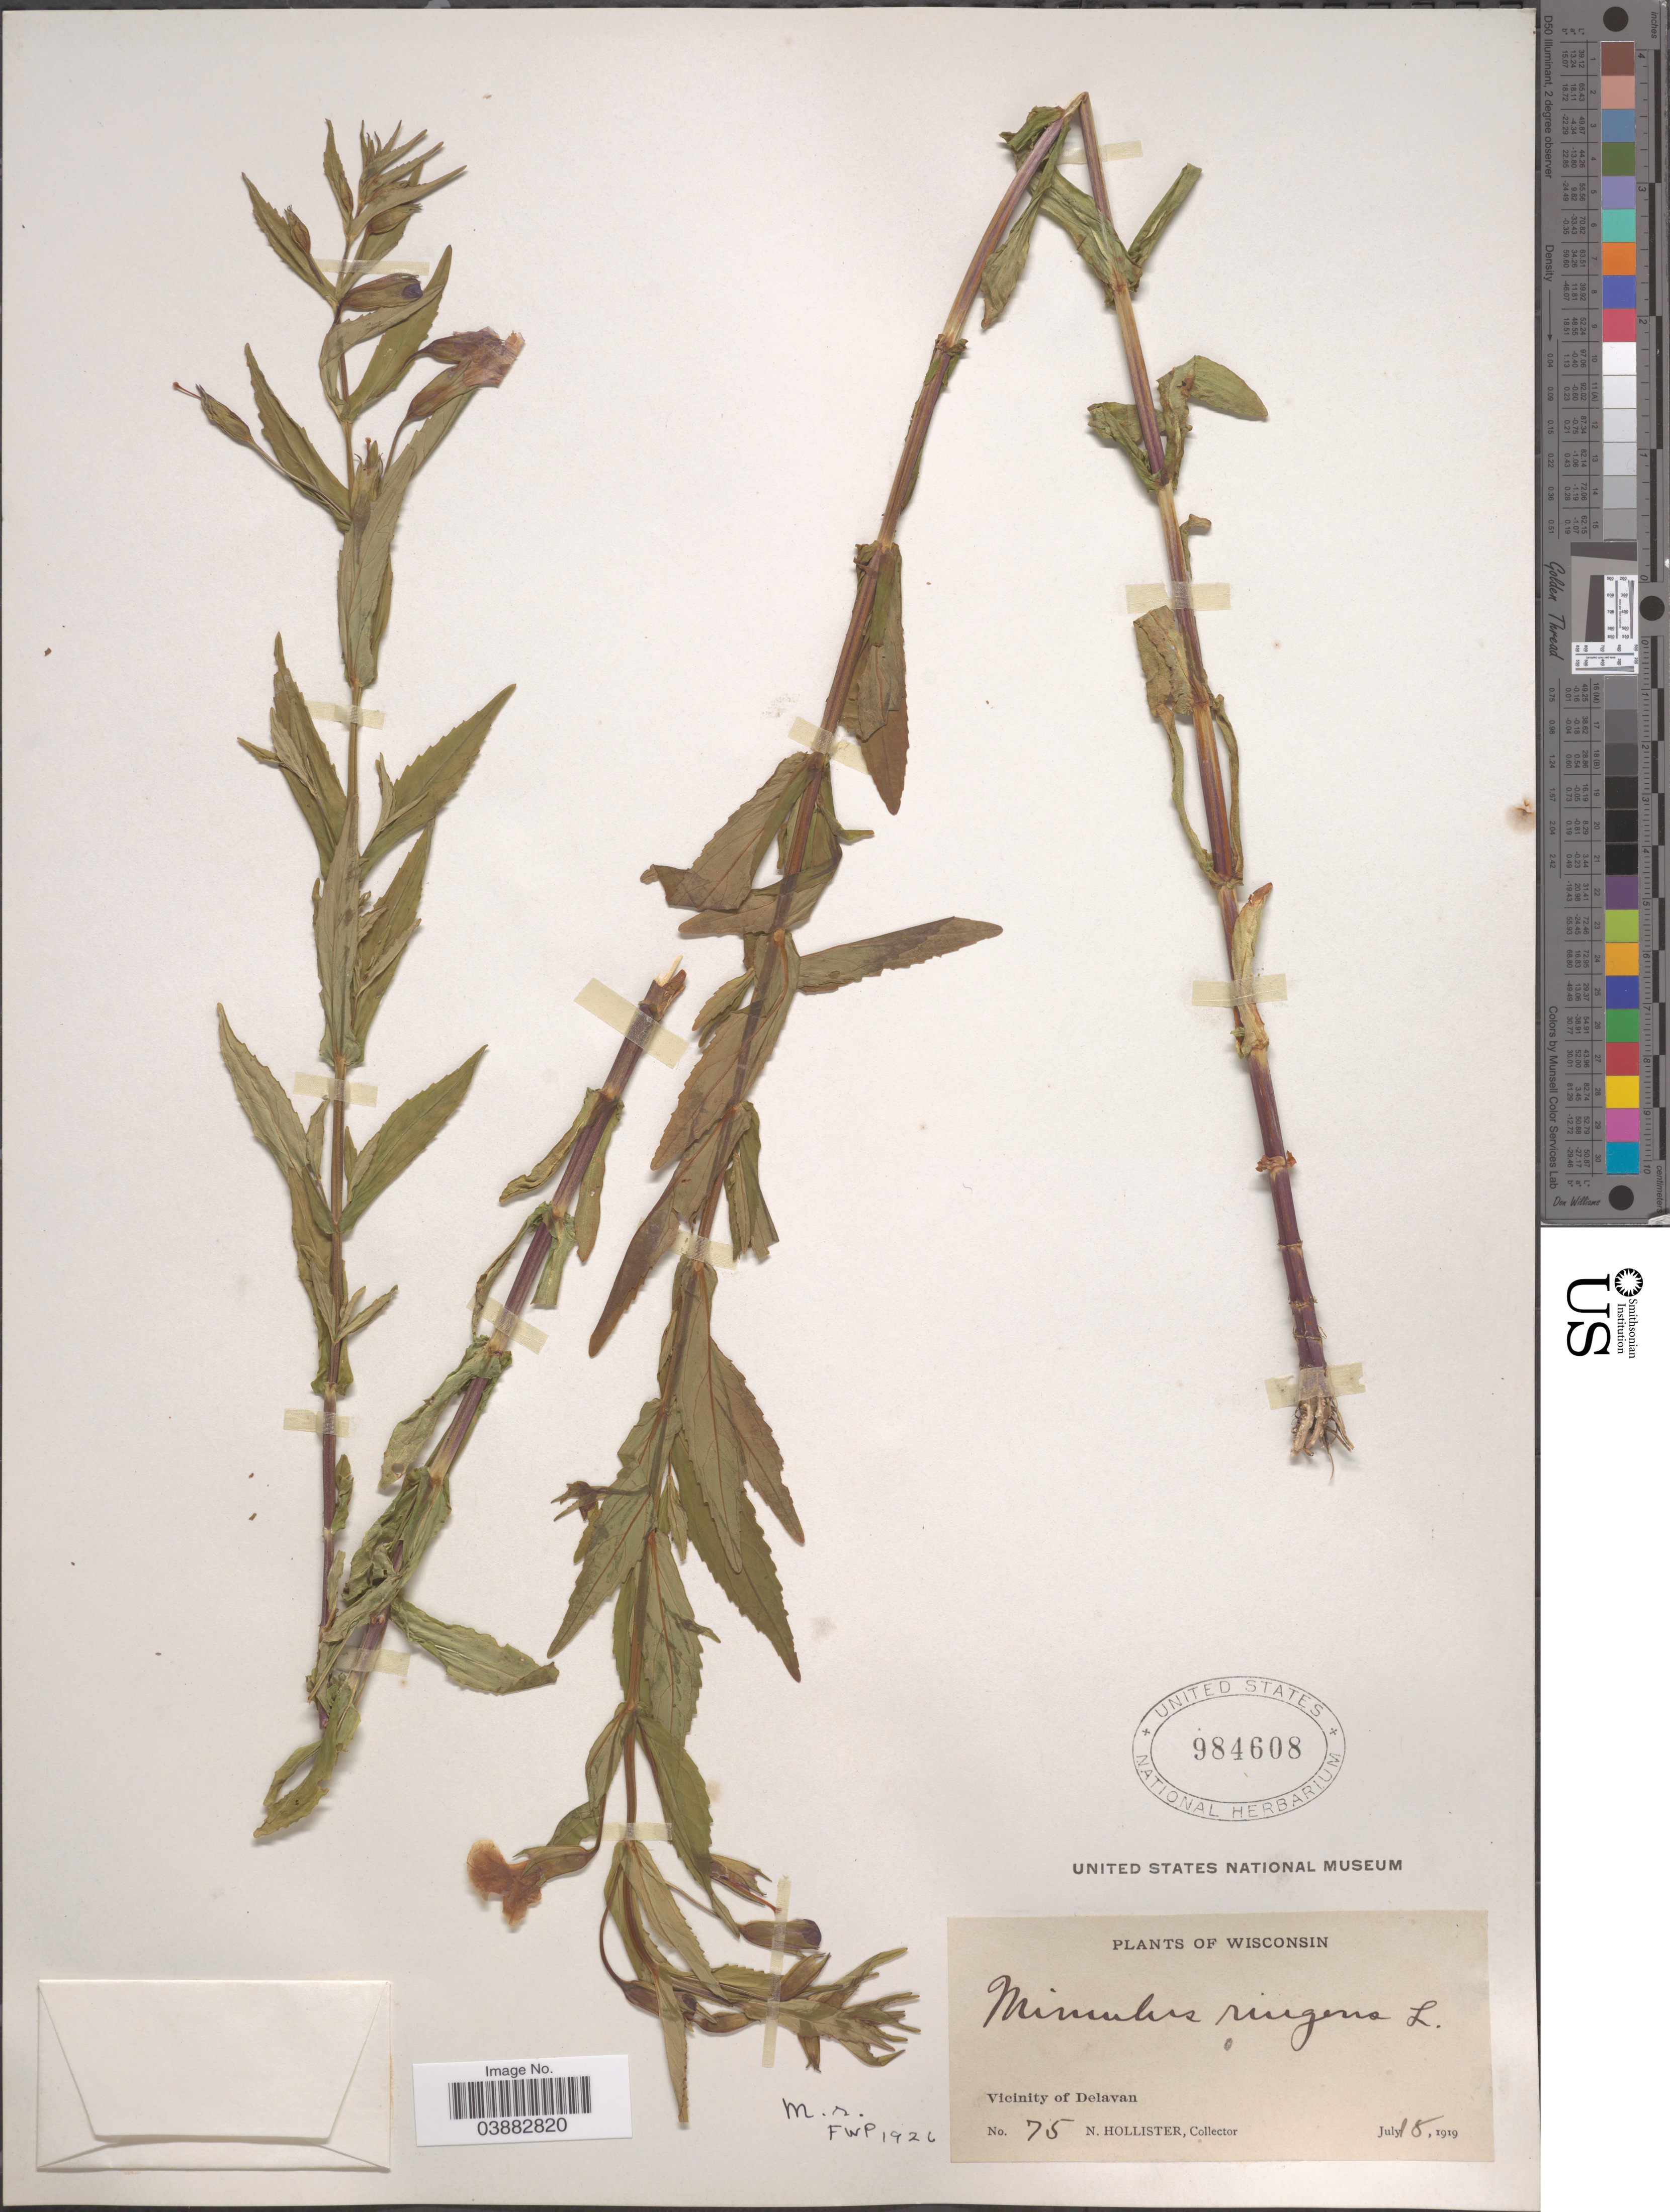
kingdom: Plantae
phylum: Tracheophyta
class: Magnoliopsida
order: Lamiales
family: Phrymaceae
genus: Mimulus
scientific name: Mimulus ringens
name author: L.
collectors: N. Hollister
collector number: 75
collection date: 1919-07-18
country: United States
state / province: Wisconsin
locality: Vicinity of Delavan.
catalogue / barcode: US 984608